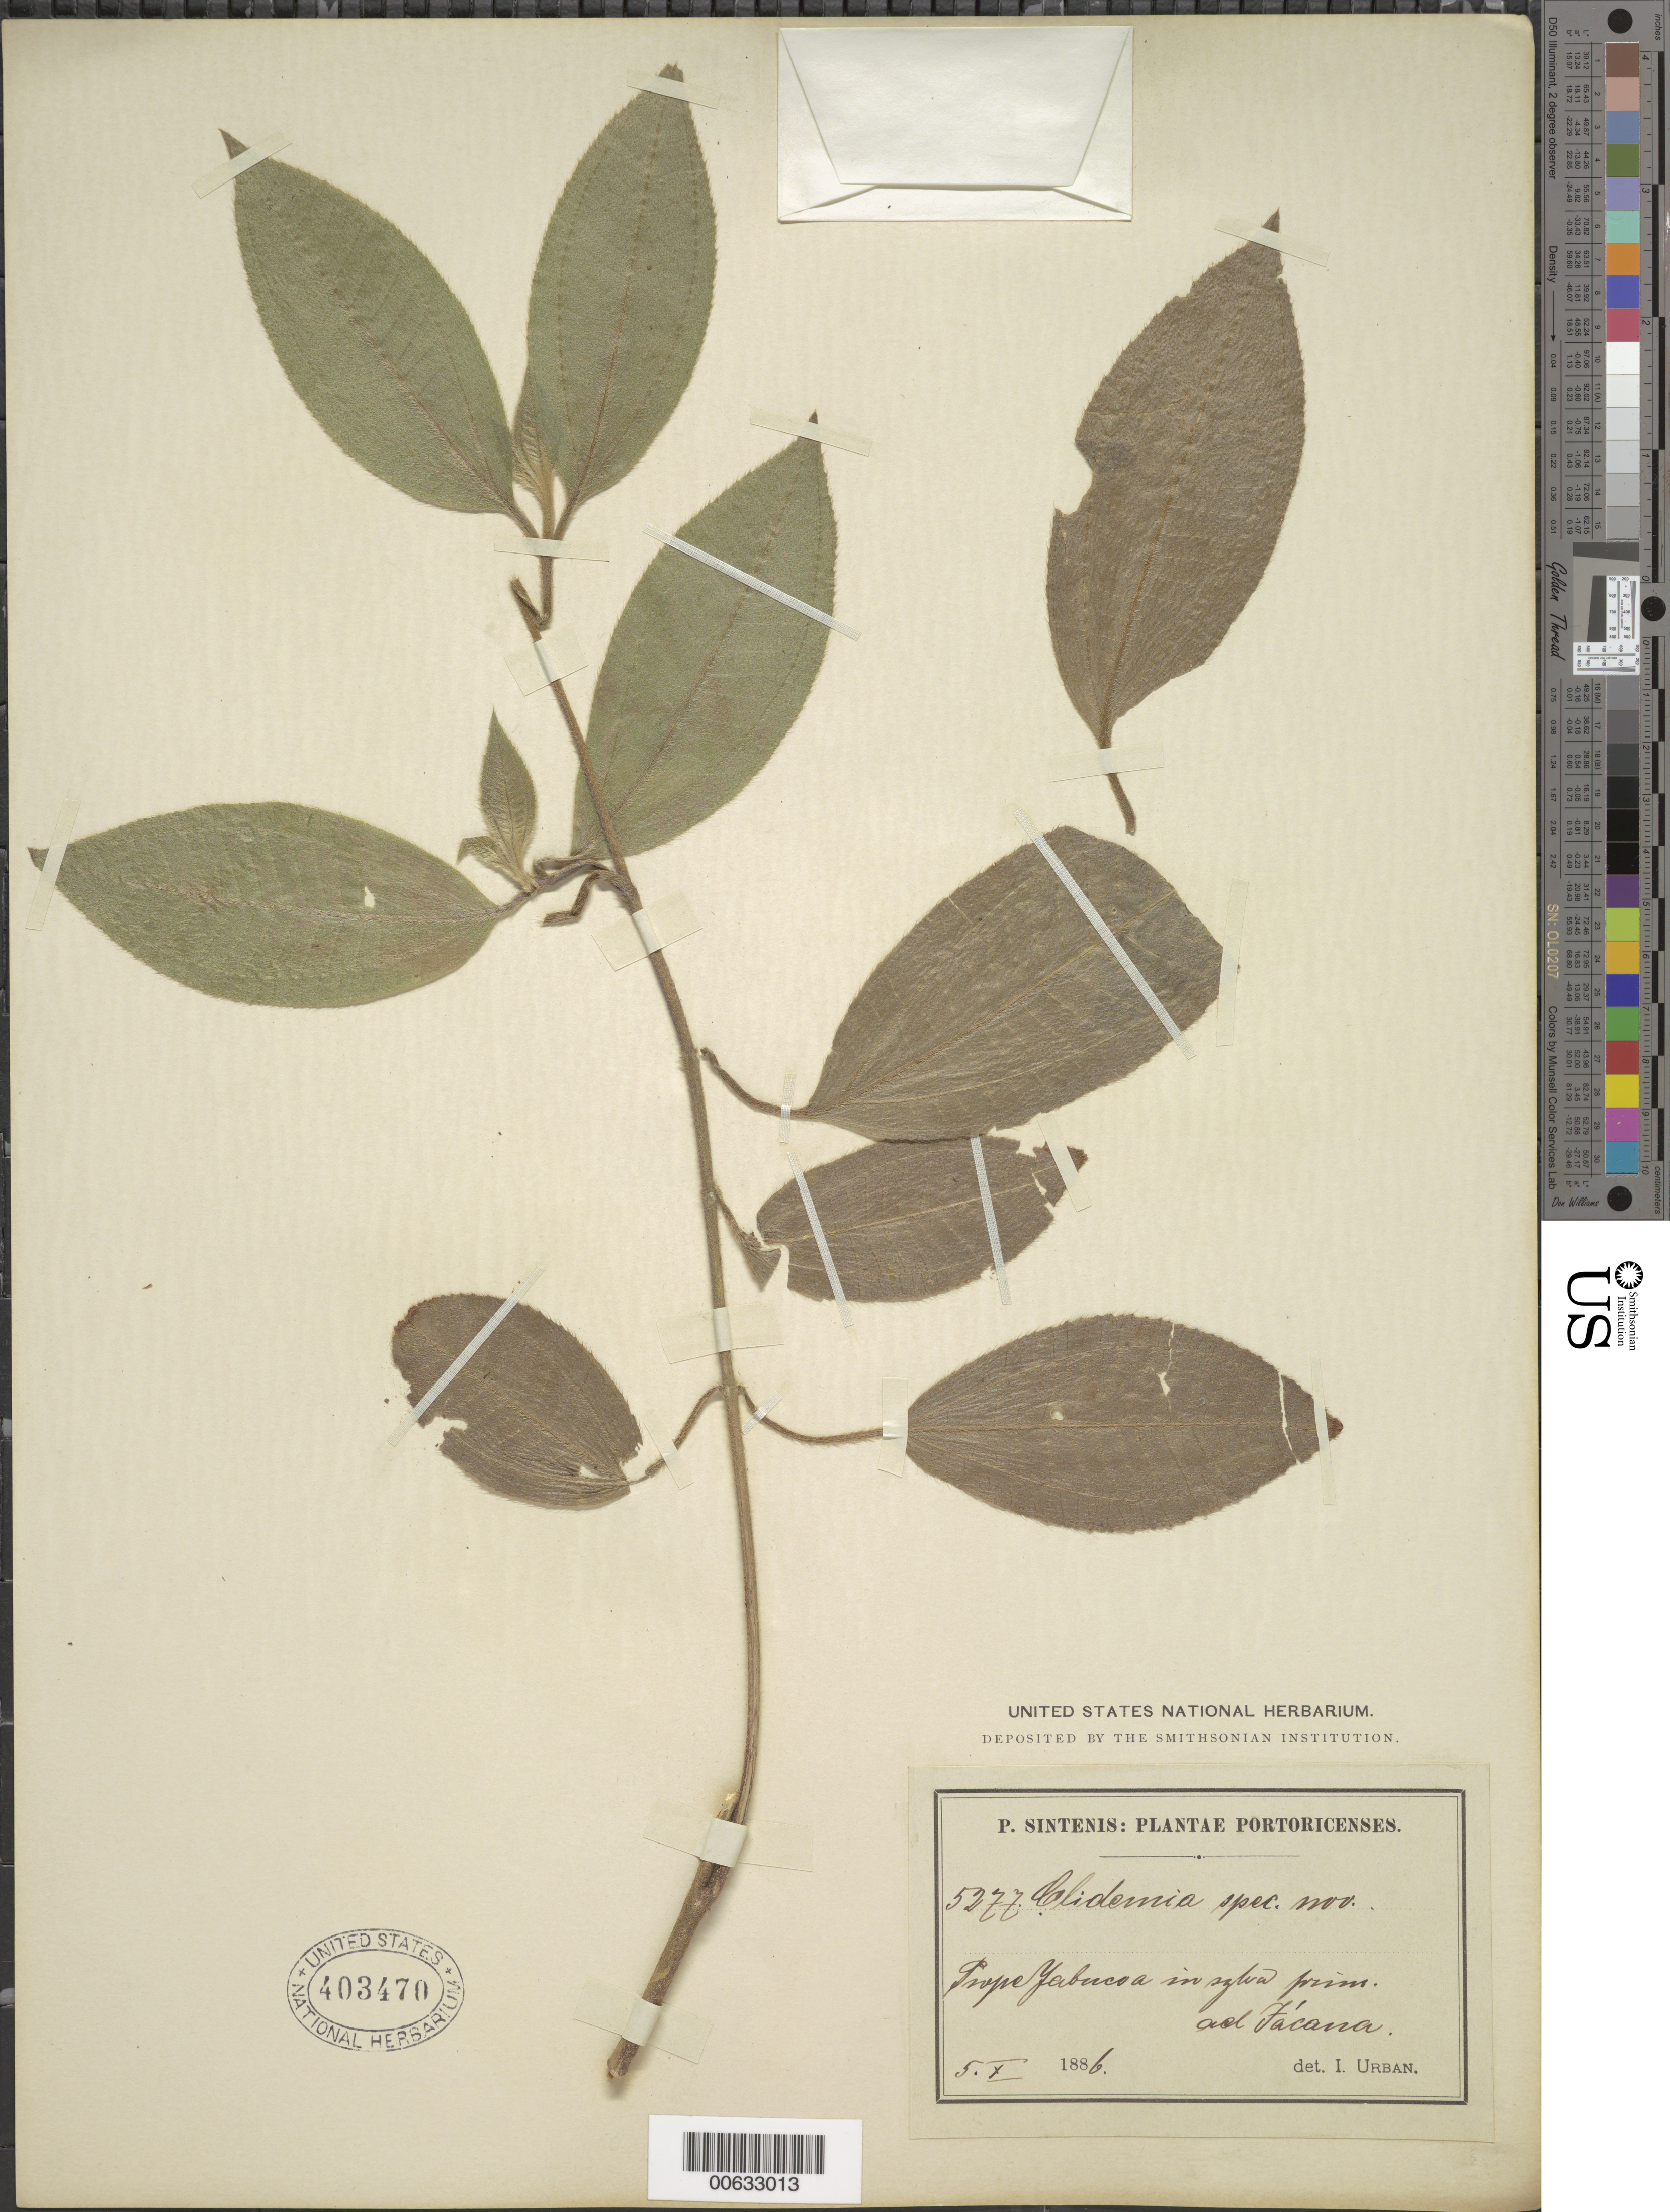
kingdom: Plantae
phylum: Tracheophyta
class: Magnoliopsida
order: Myrtales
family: Melastomataceae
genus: Clidemia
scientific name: Clidemia sp.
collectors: P. Sintenis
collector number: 5277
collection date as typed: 05 Oct 1886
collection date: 1886-10-05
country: Puerto Rico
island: Greater Antilles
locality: Prope Yabucoa, in sylva prim. ad Jacana.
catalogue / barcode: US 403470